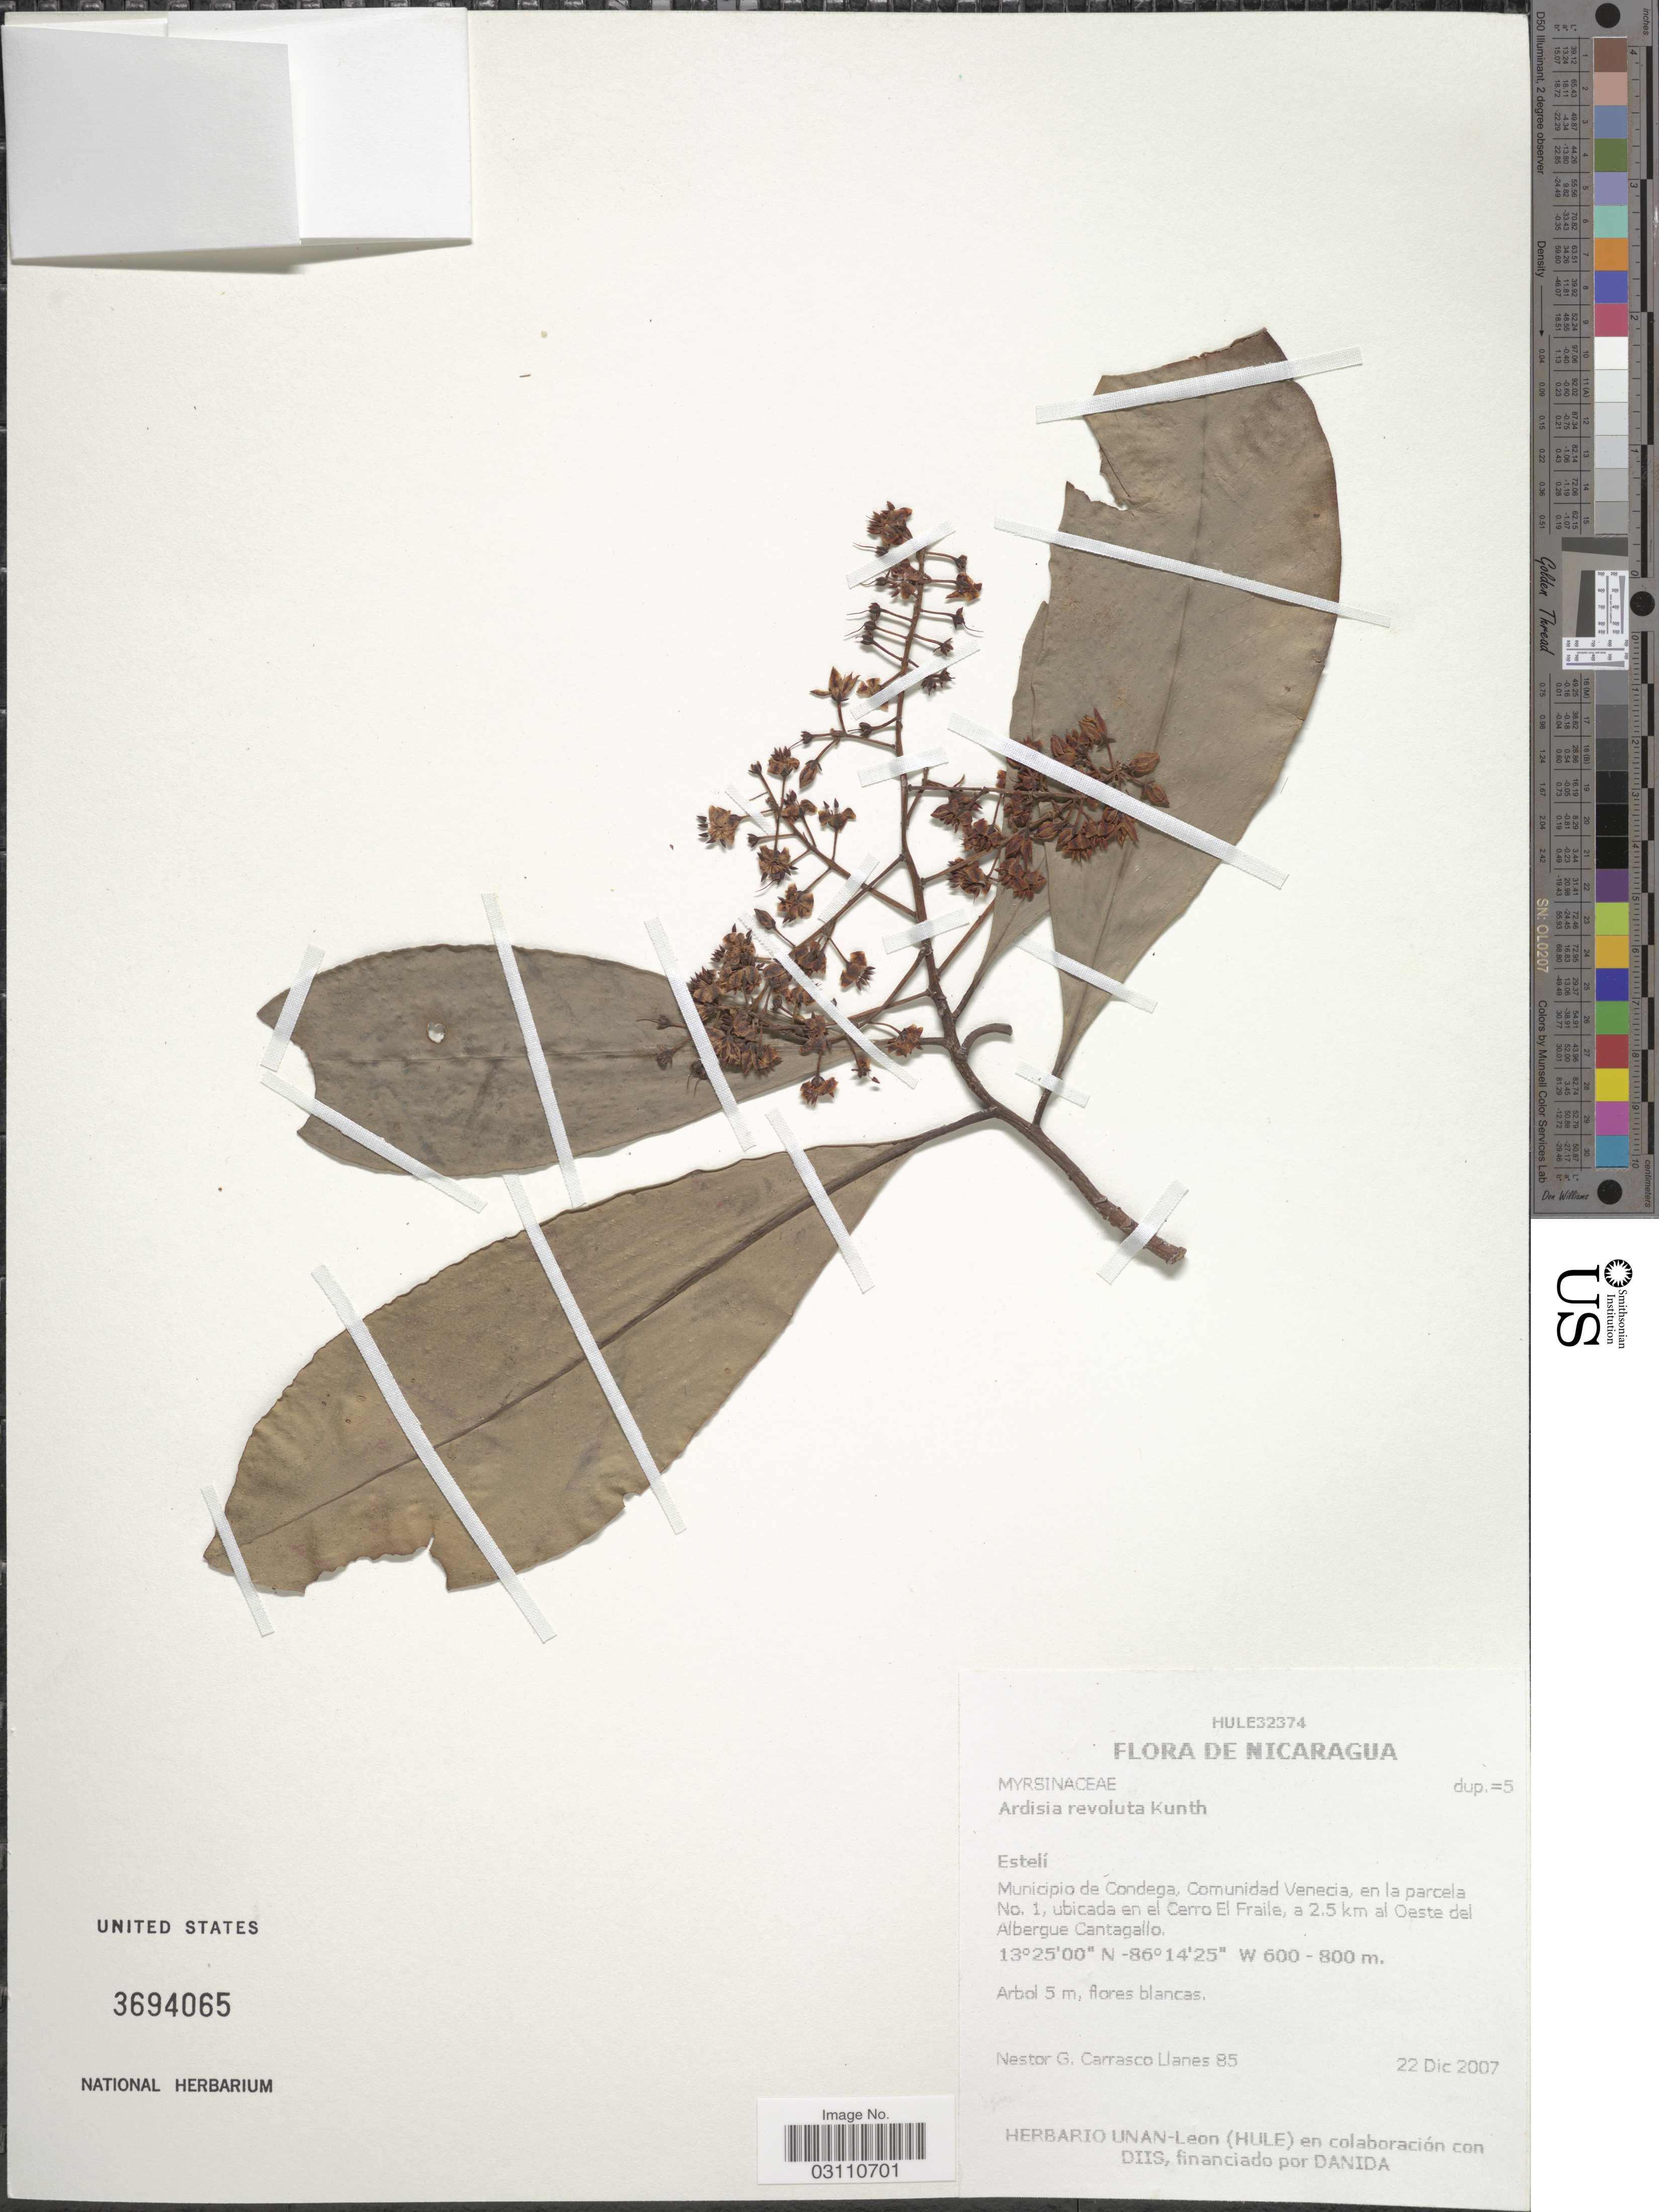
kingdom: Plantae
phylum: Tracheophyta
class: Magnoliopsida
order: Ericales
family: Primulaceae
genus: Ardisia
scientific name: Ardisia revoluta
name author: Kunth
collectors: N. Llanes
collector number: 85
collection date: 2007-12-22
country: Nicaragua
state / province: Esteli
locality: Municipio de Condega, Comunidad Venecia, en la parcela No. 1, ubicada en el Cerro El Fraile, a 2.5 km al Oeste del Albergue Cantagallo.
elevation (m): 600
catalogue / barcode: US 3694065